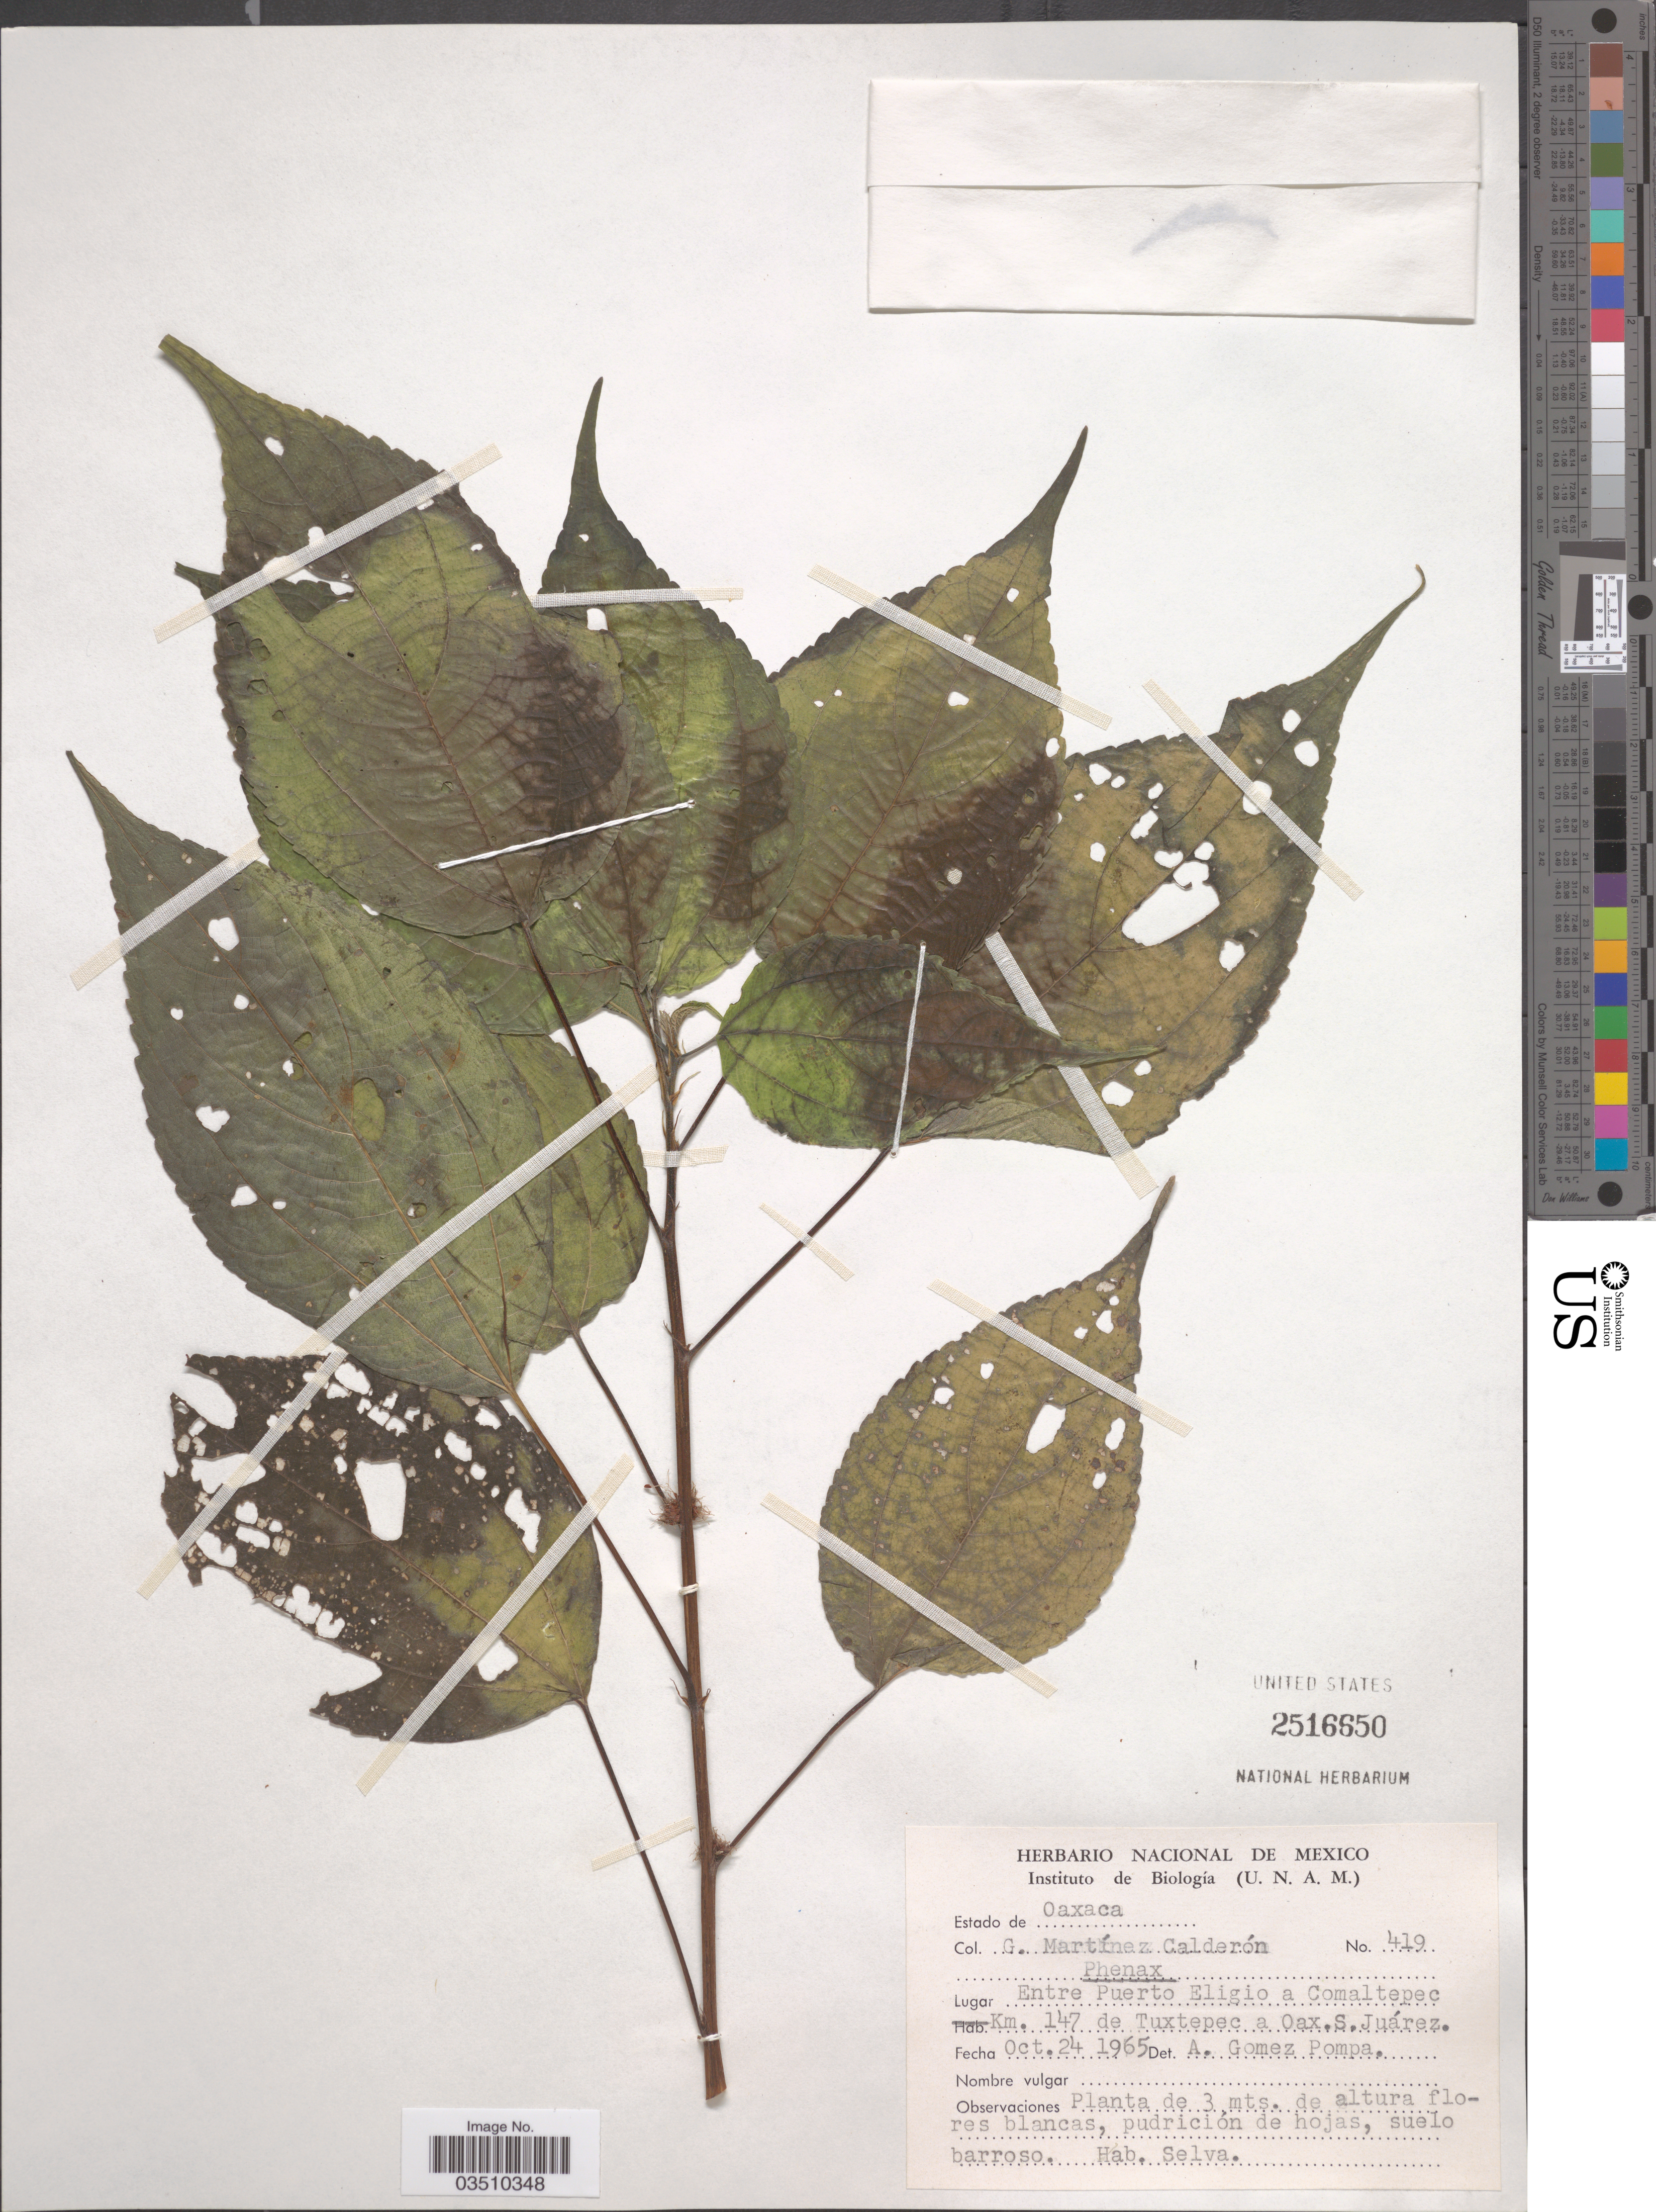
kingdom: Plantae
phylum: Tracheophyta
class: Magnoliopsida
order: Rosales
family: Urticaceae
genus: Phenax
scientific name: Phenax sp.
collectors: G. Martínez Calderón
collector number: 419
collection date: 1965-10-24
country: Mexico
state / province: Oaxaca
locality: Estado de Oaxaca. Entre Puerto Eligio a Comaltepec Km. 147 de Tuxtepec a Oax. S. Juárez.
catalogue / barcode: US 2516850